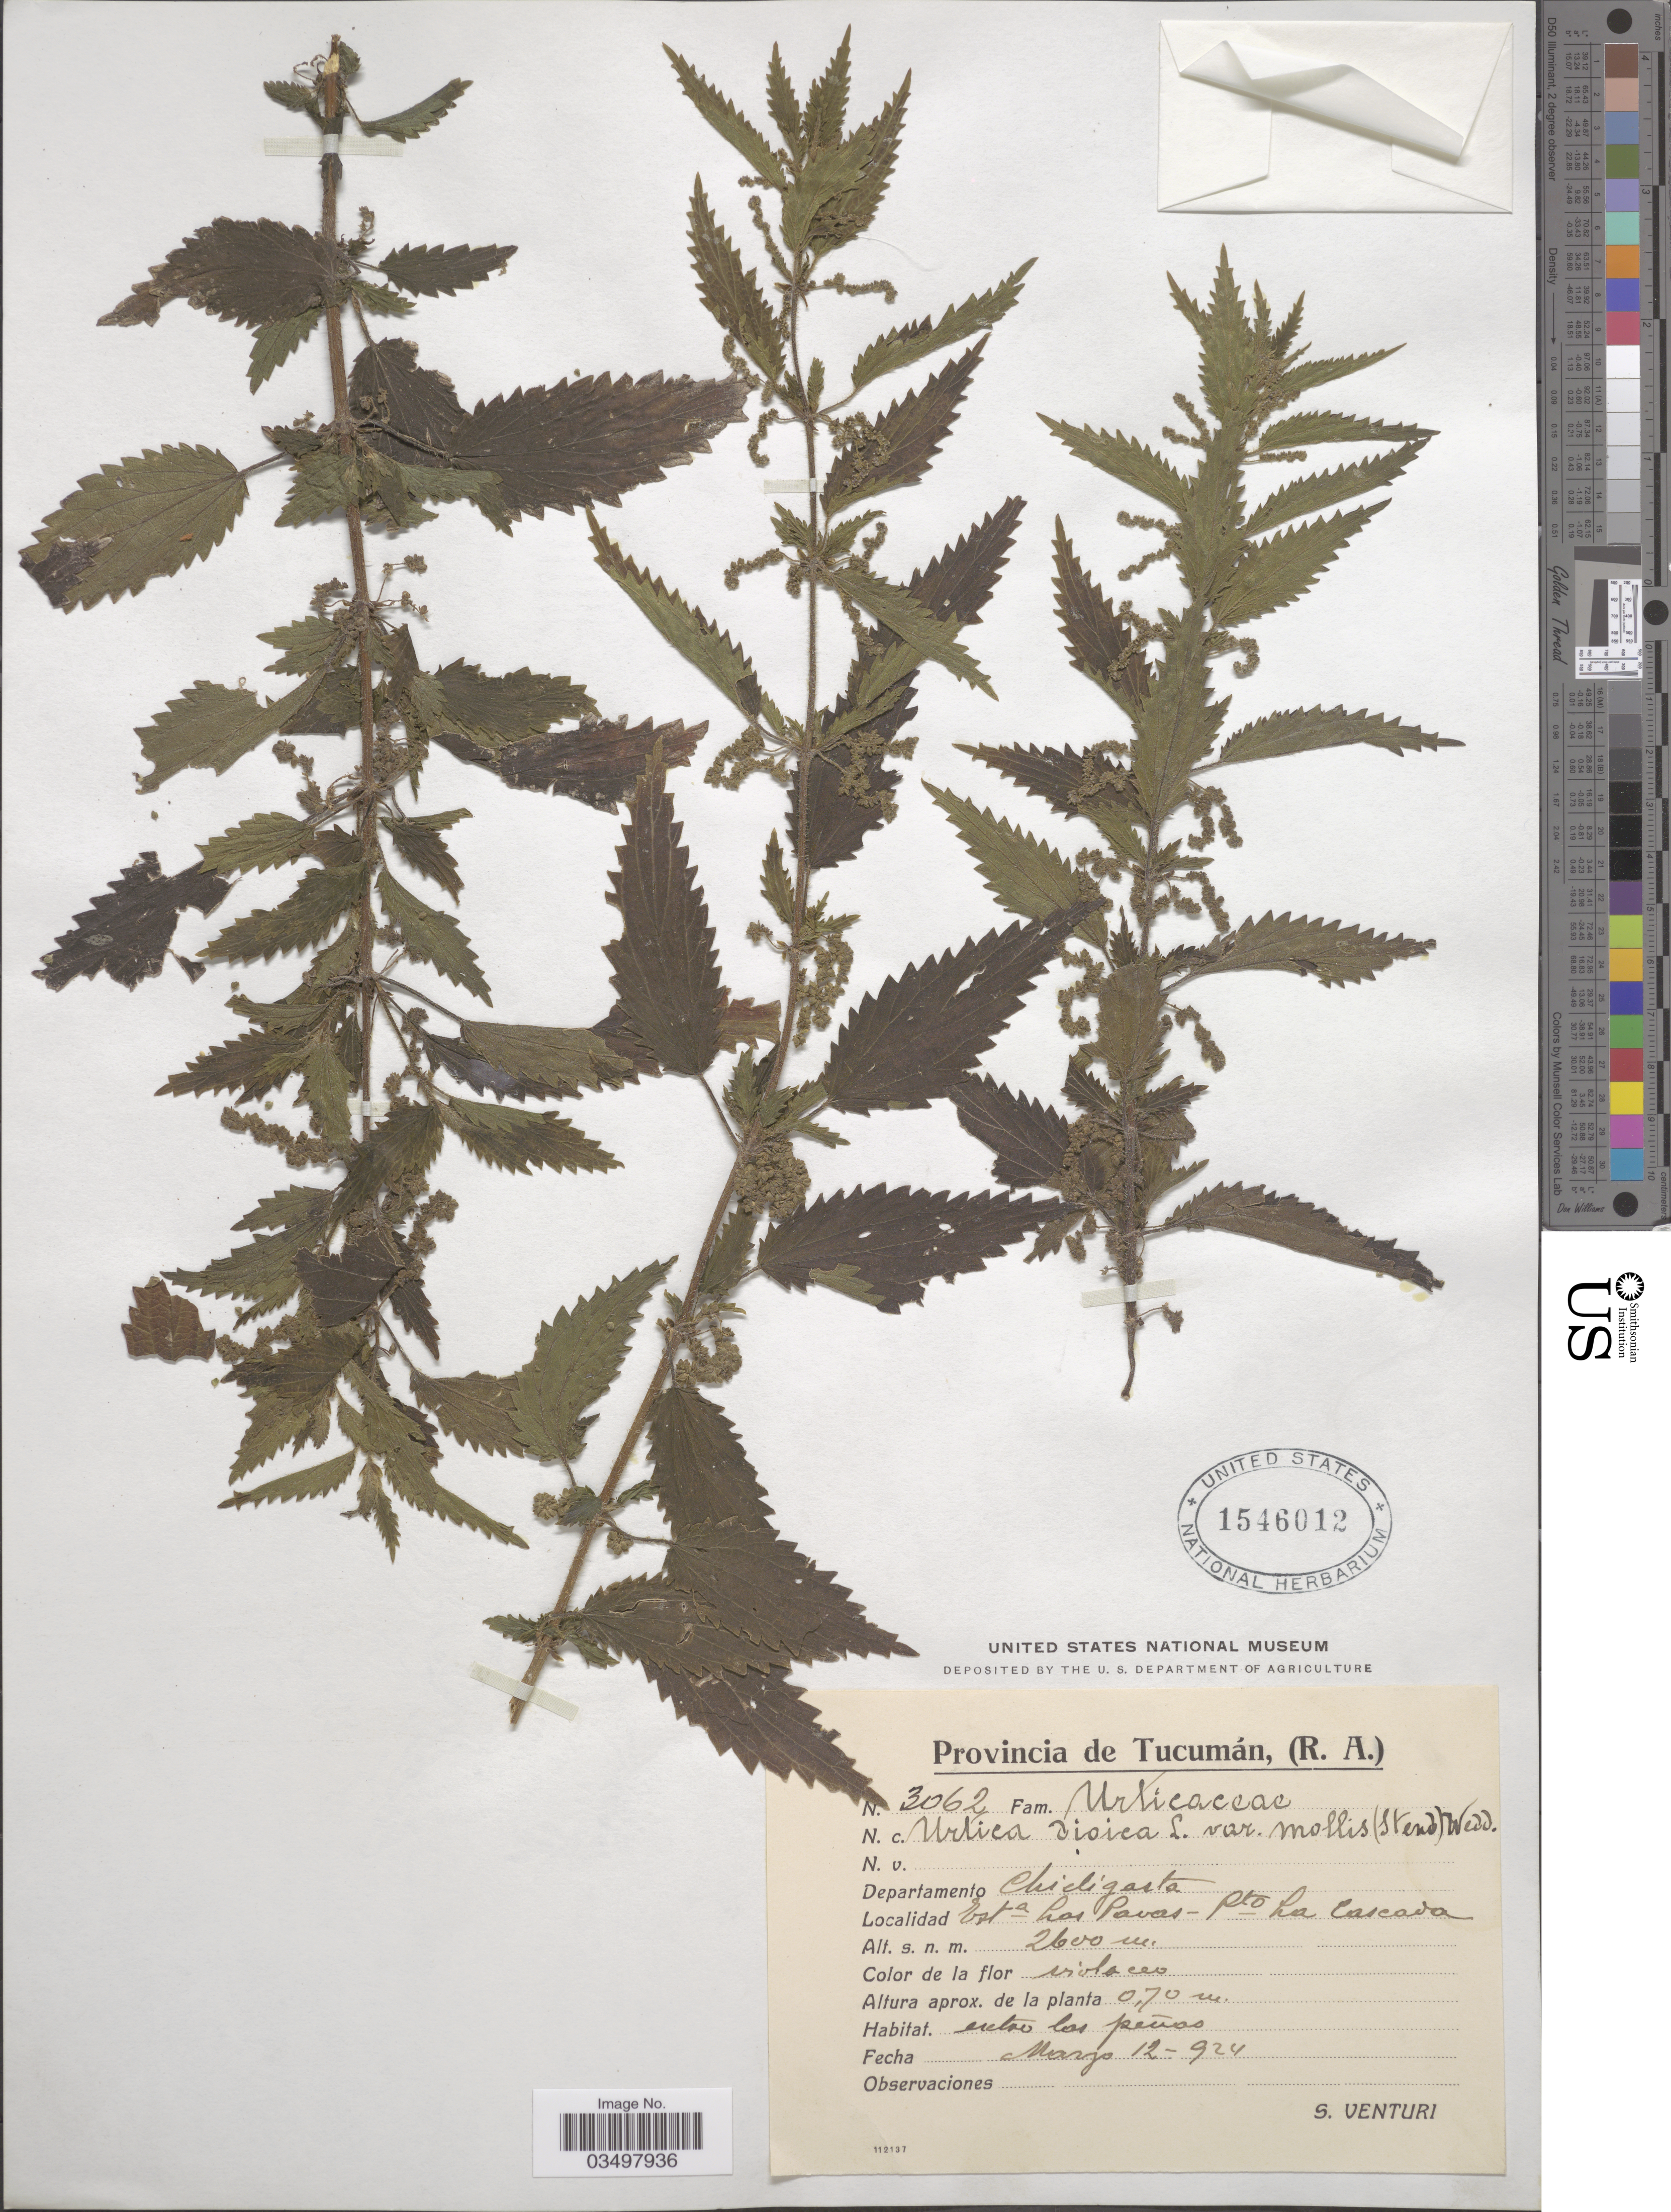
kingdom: Plantae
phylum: Tracheophyta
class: Magnoliopsida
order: Rosales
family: Urticaceae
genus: Urtica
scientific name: Urtica dioica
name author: L.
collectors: S. Venturi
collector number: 3062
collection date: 1924-03-12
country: Argentina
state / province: Tucuman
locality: Departamento Chicligasta. Esta Las Pavas - Pto La Cascada.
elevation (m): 2600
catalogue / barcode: US 1546012